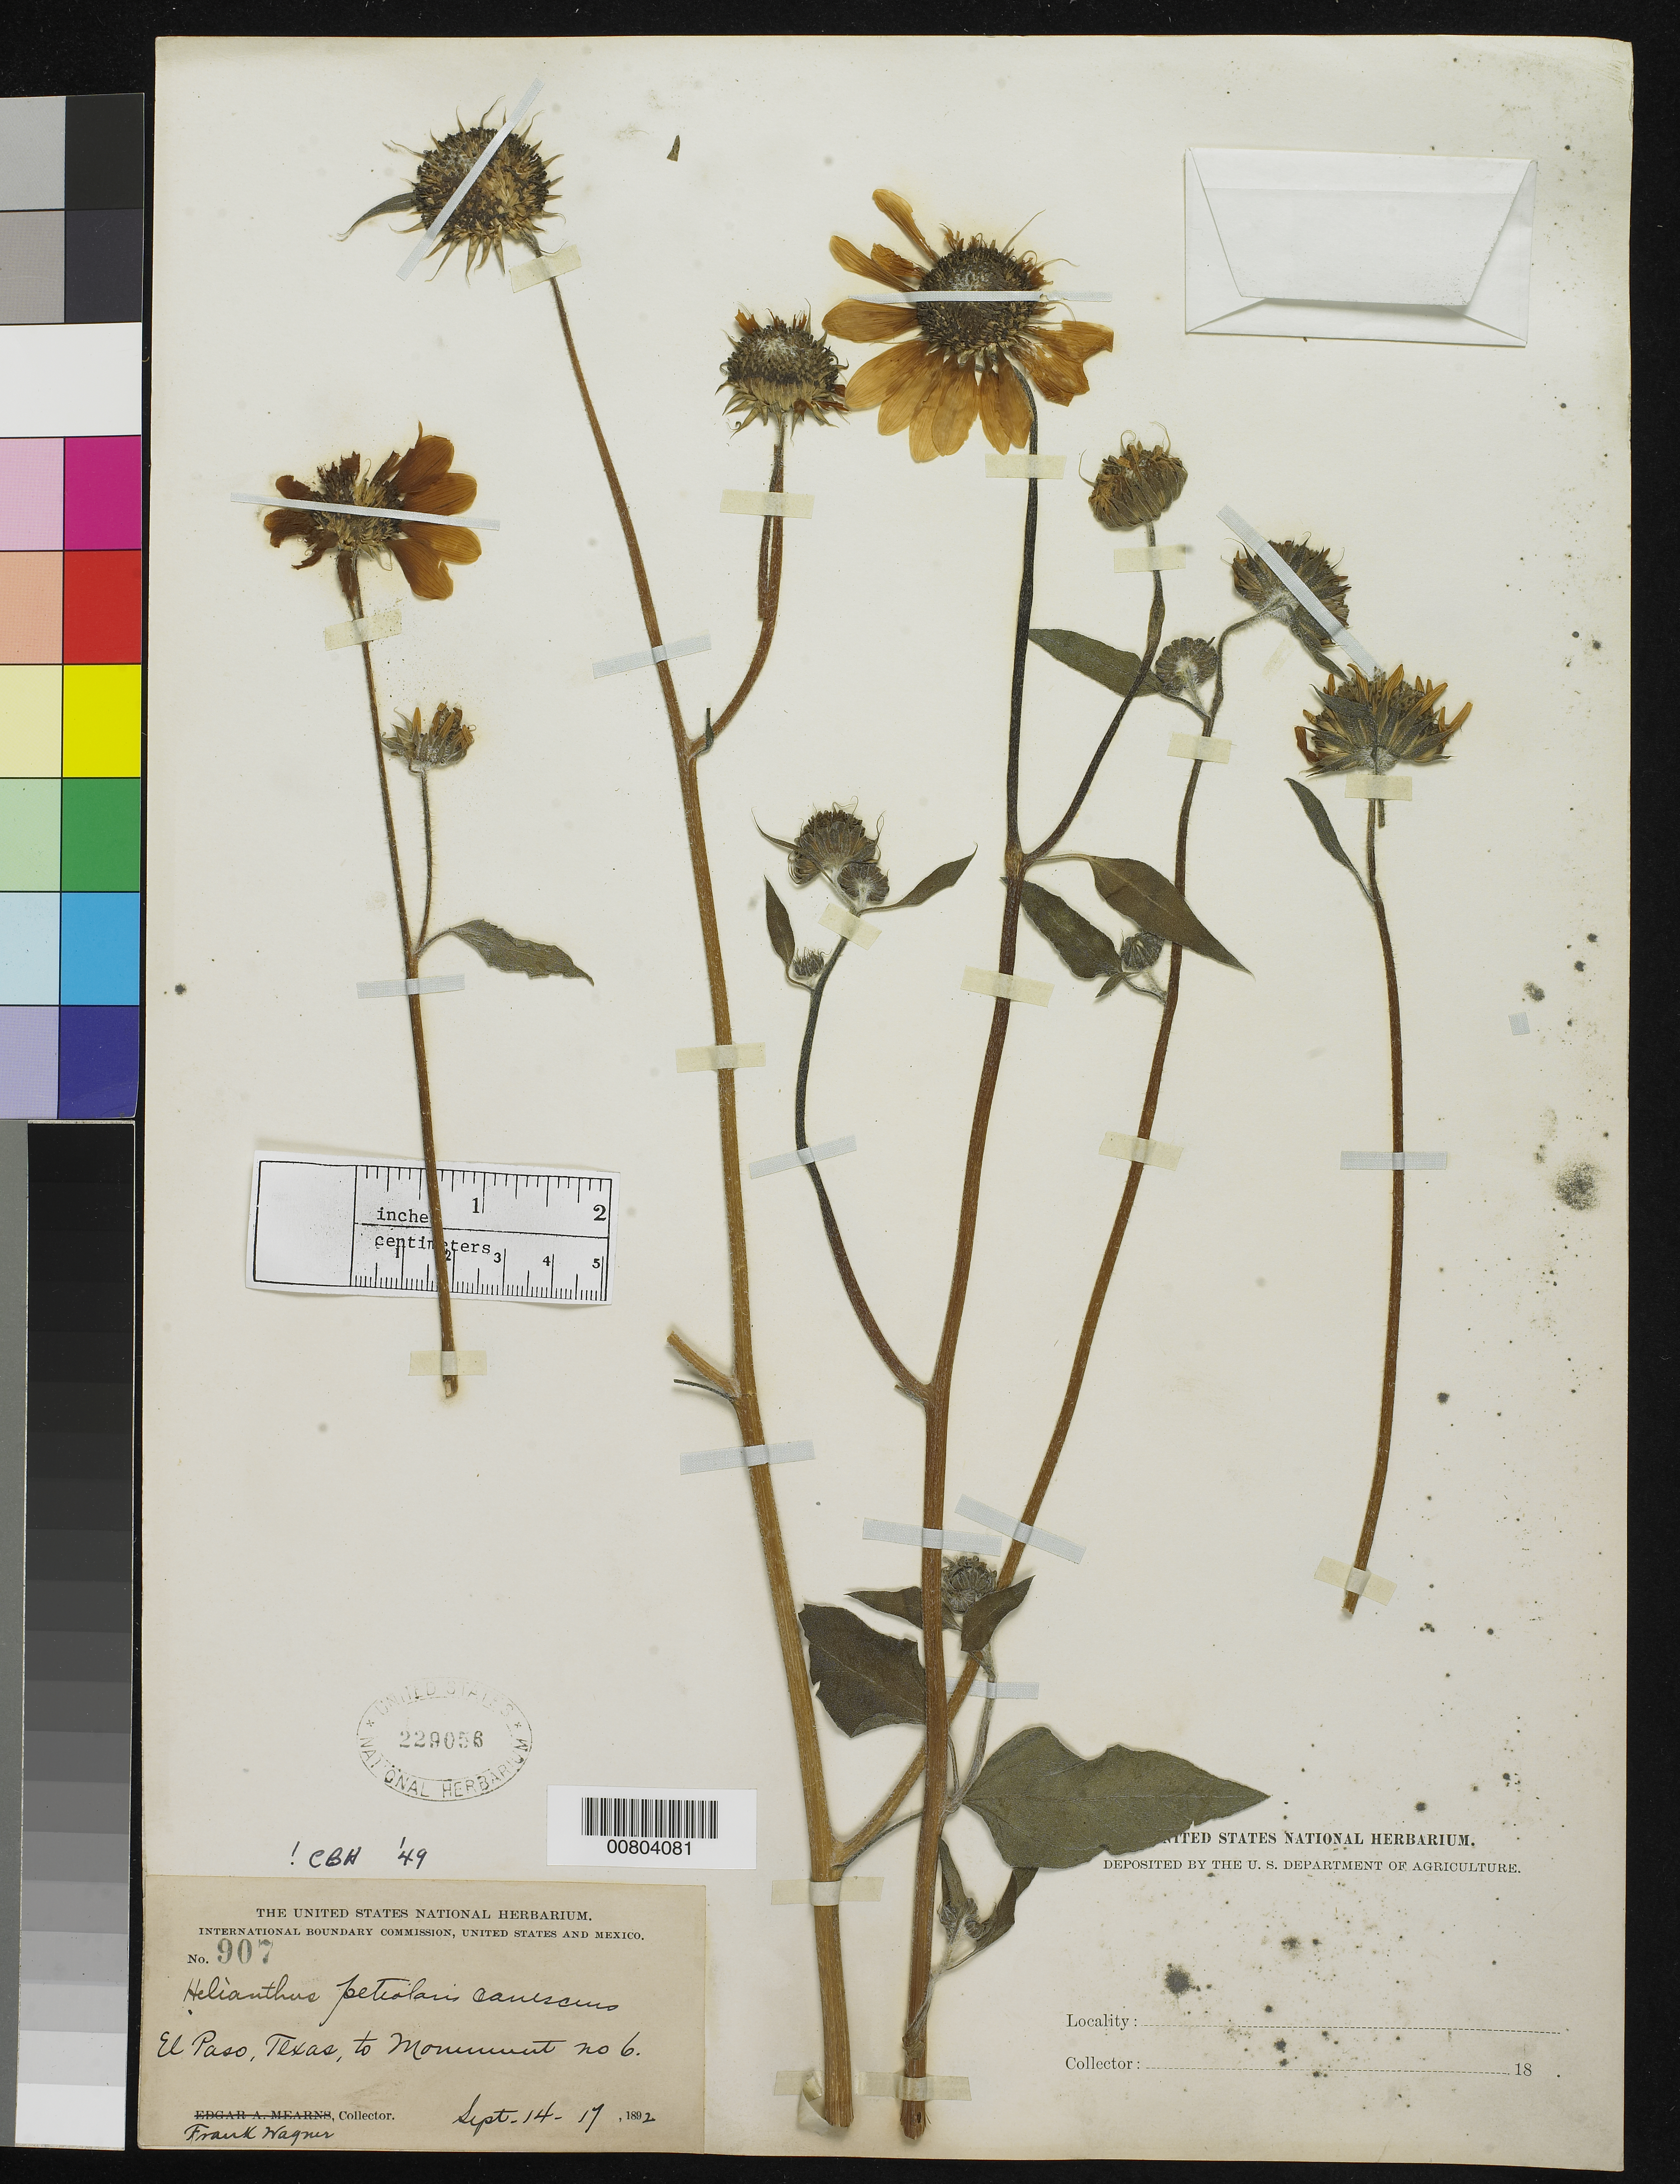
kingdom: Plantae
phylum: Tracheophyta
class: Magnoliopsida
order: Asterales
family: Asteraceae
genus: Helianthus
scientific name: Helianthus petiolaris var. canescens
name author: Nutt.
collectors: F. Wagner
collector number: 907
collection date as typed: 14 Sep 1892 to 17 Sep 1892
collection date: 1892-09-14/1892-09-17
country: United States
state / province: Texas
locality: El Paso, Texas, to Monument no. 6.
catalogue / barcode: US 229056